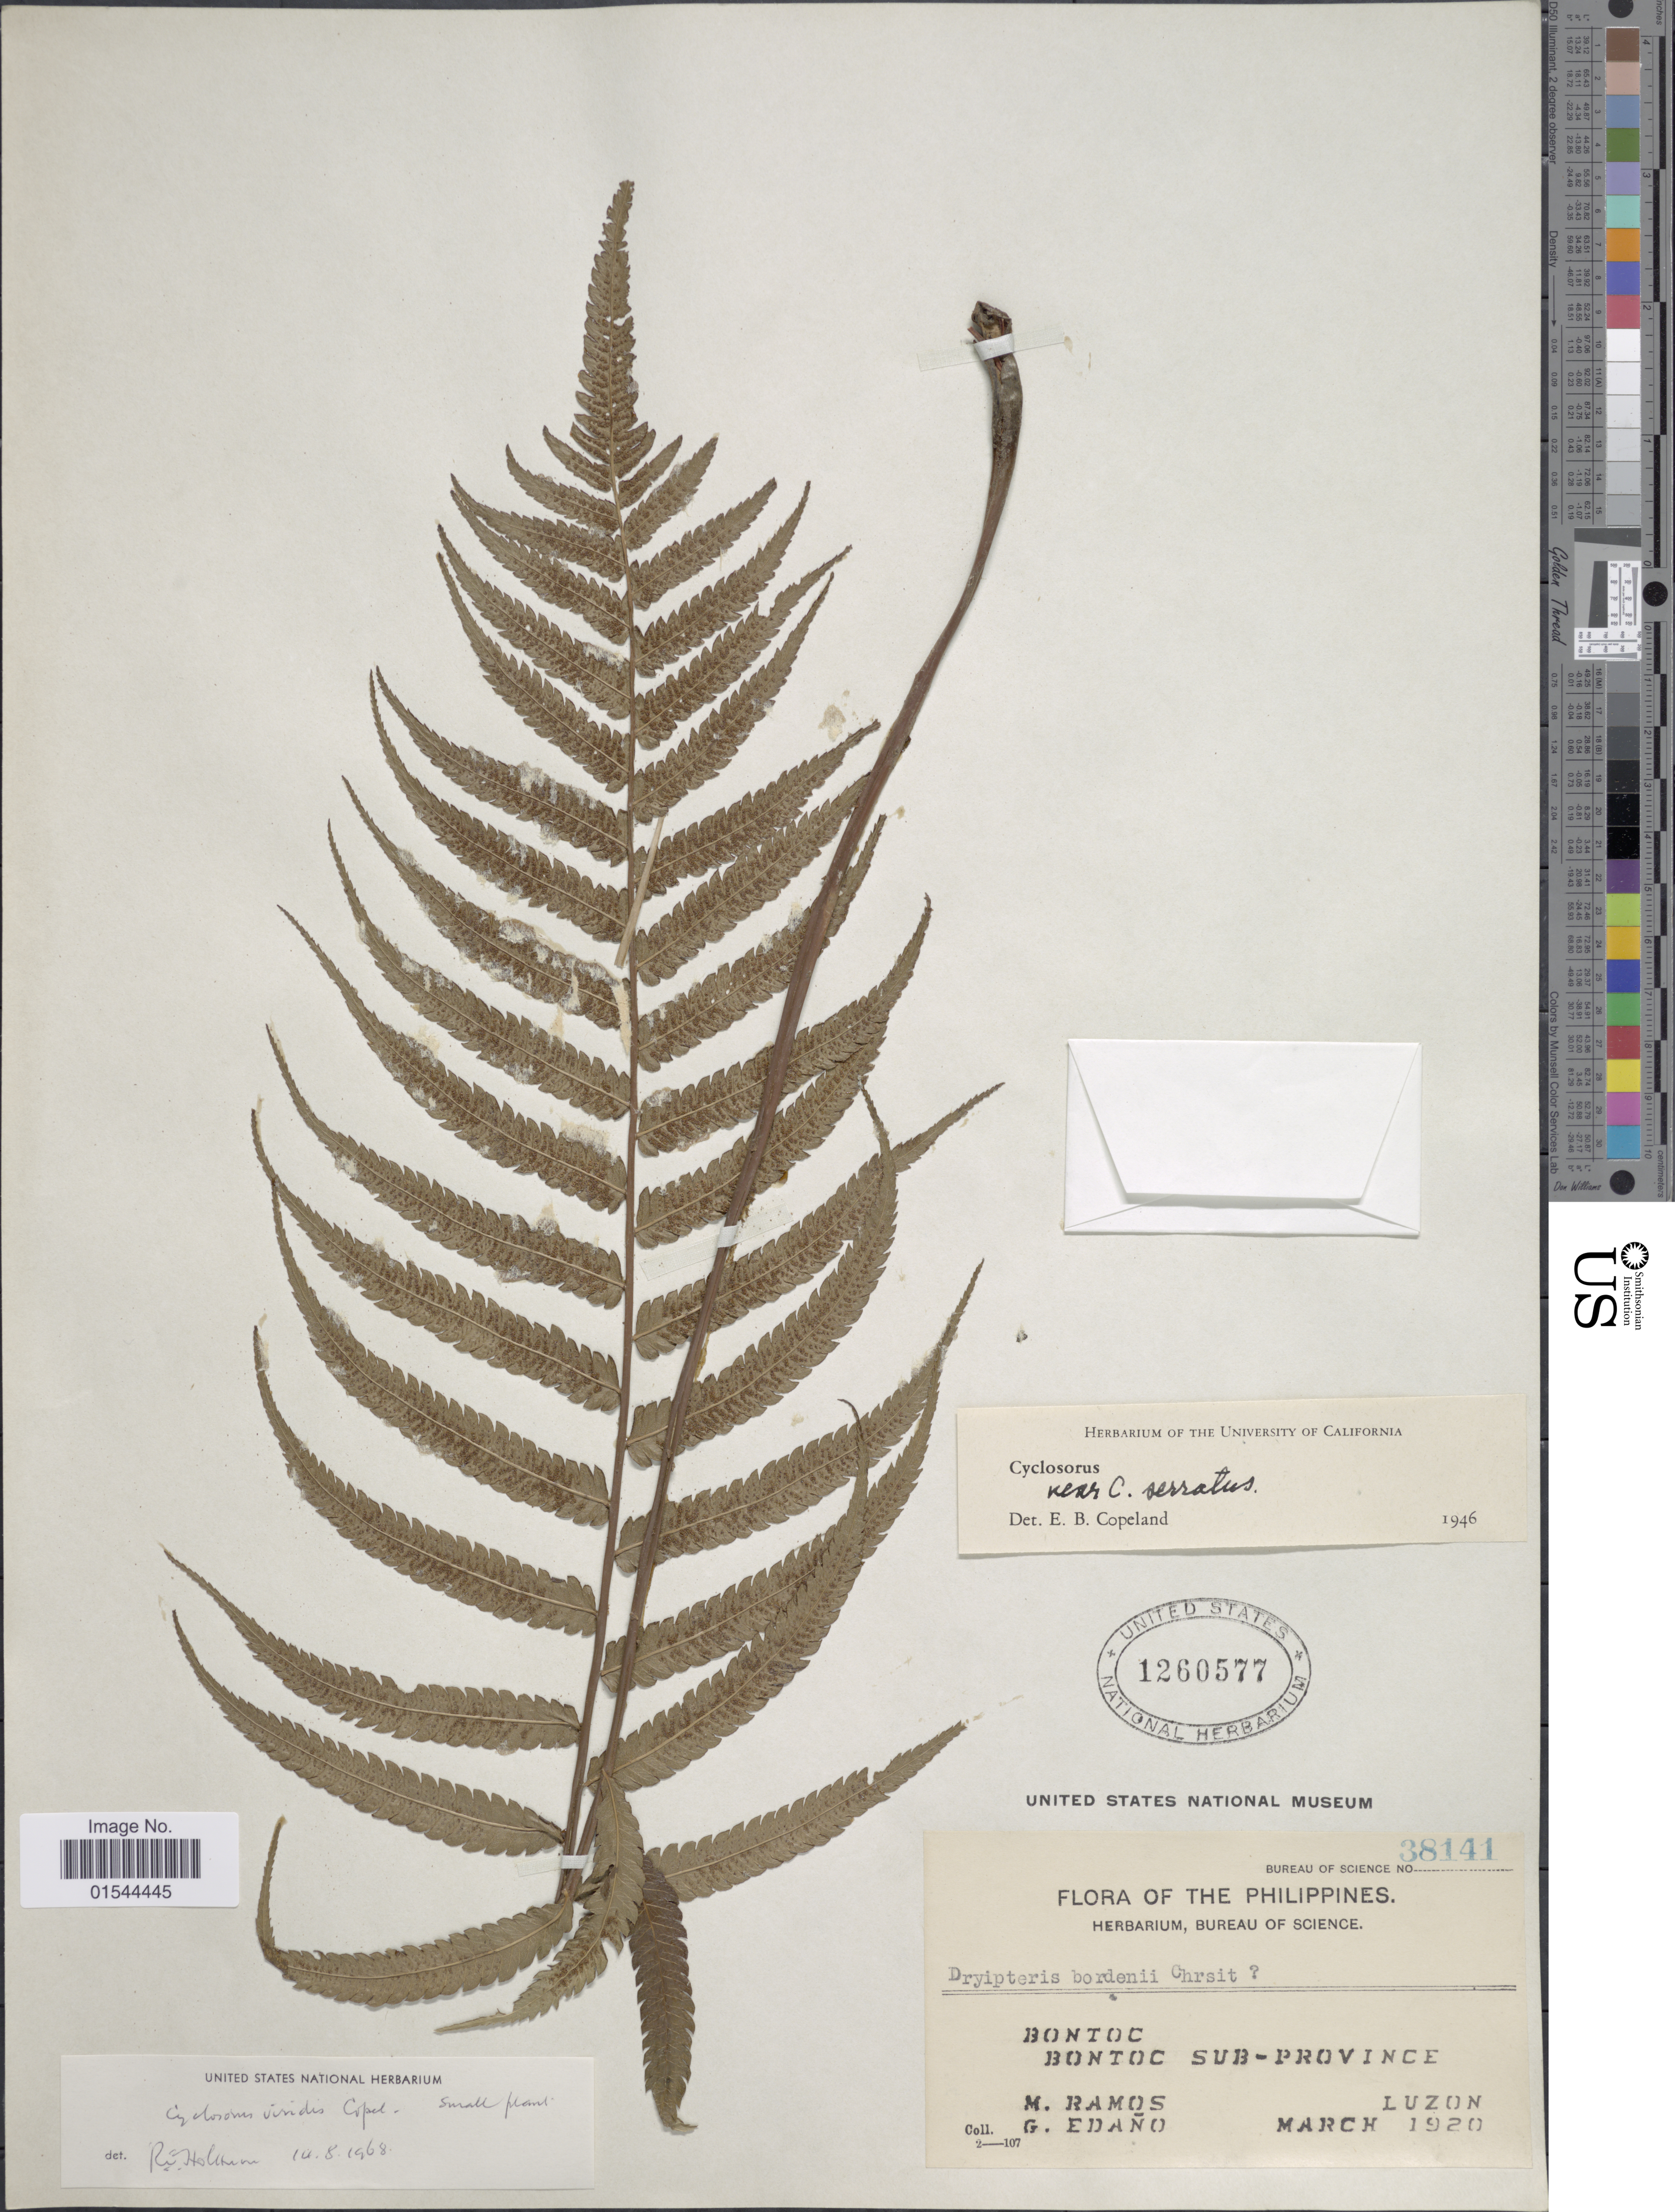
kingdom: Plantae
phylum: Tracheophyta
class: Polypodiopsida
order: Polypodiales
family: Thelypteridaceae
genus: Pneumatopteris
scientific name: Pneumatopteris glabra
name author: (Copel.) Holttum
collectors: M. Ramos & G. Edaño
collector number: Bureau of Science 38141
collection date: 1920-03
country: Philippines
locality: Bontoc, Bontoc Sub-Province, Luzon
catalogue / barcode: US 1260577